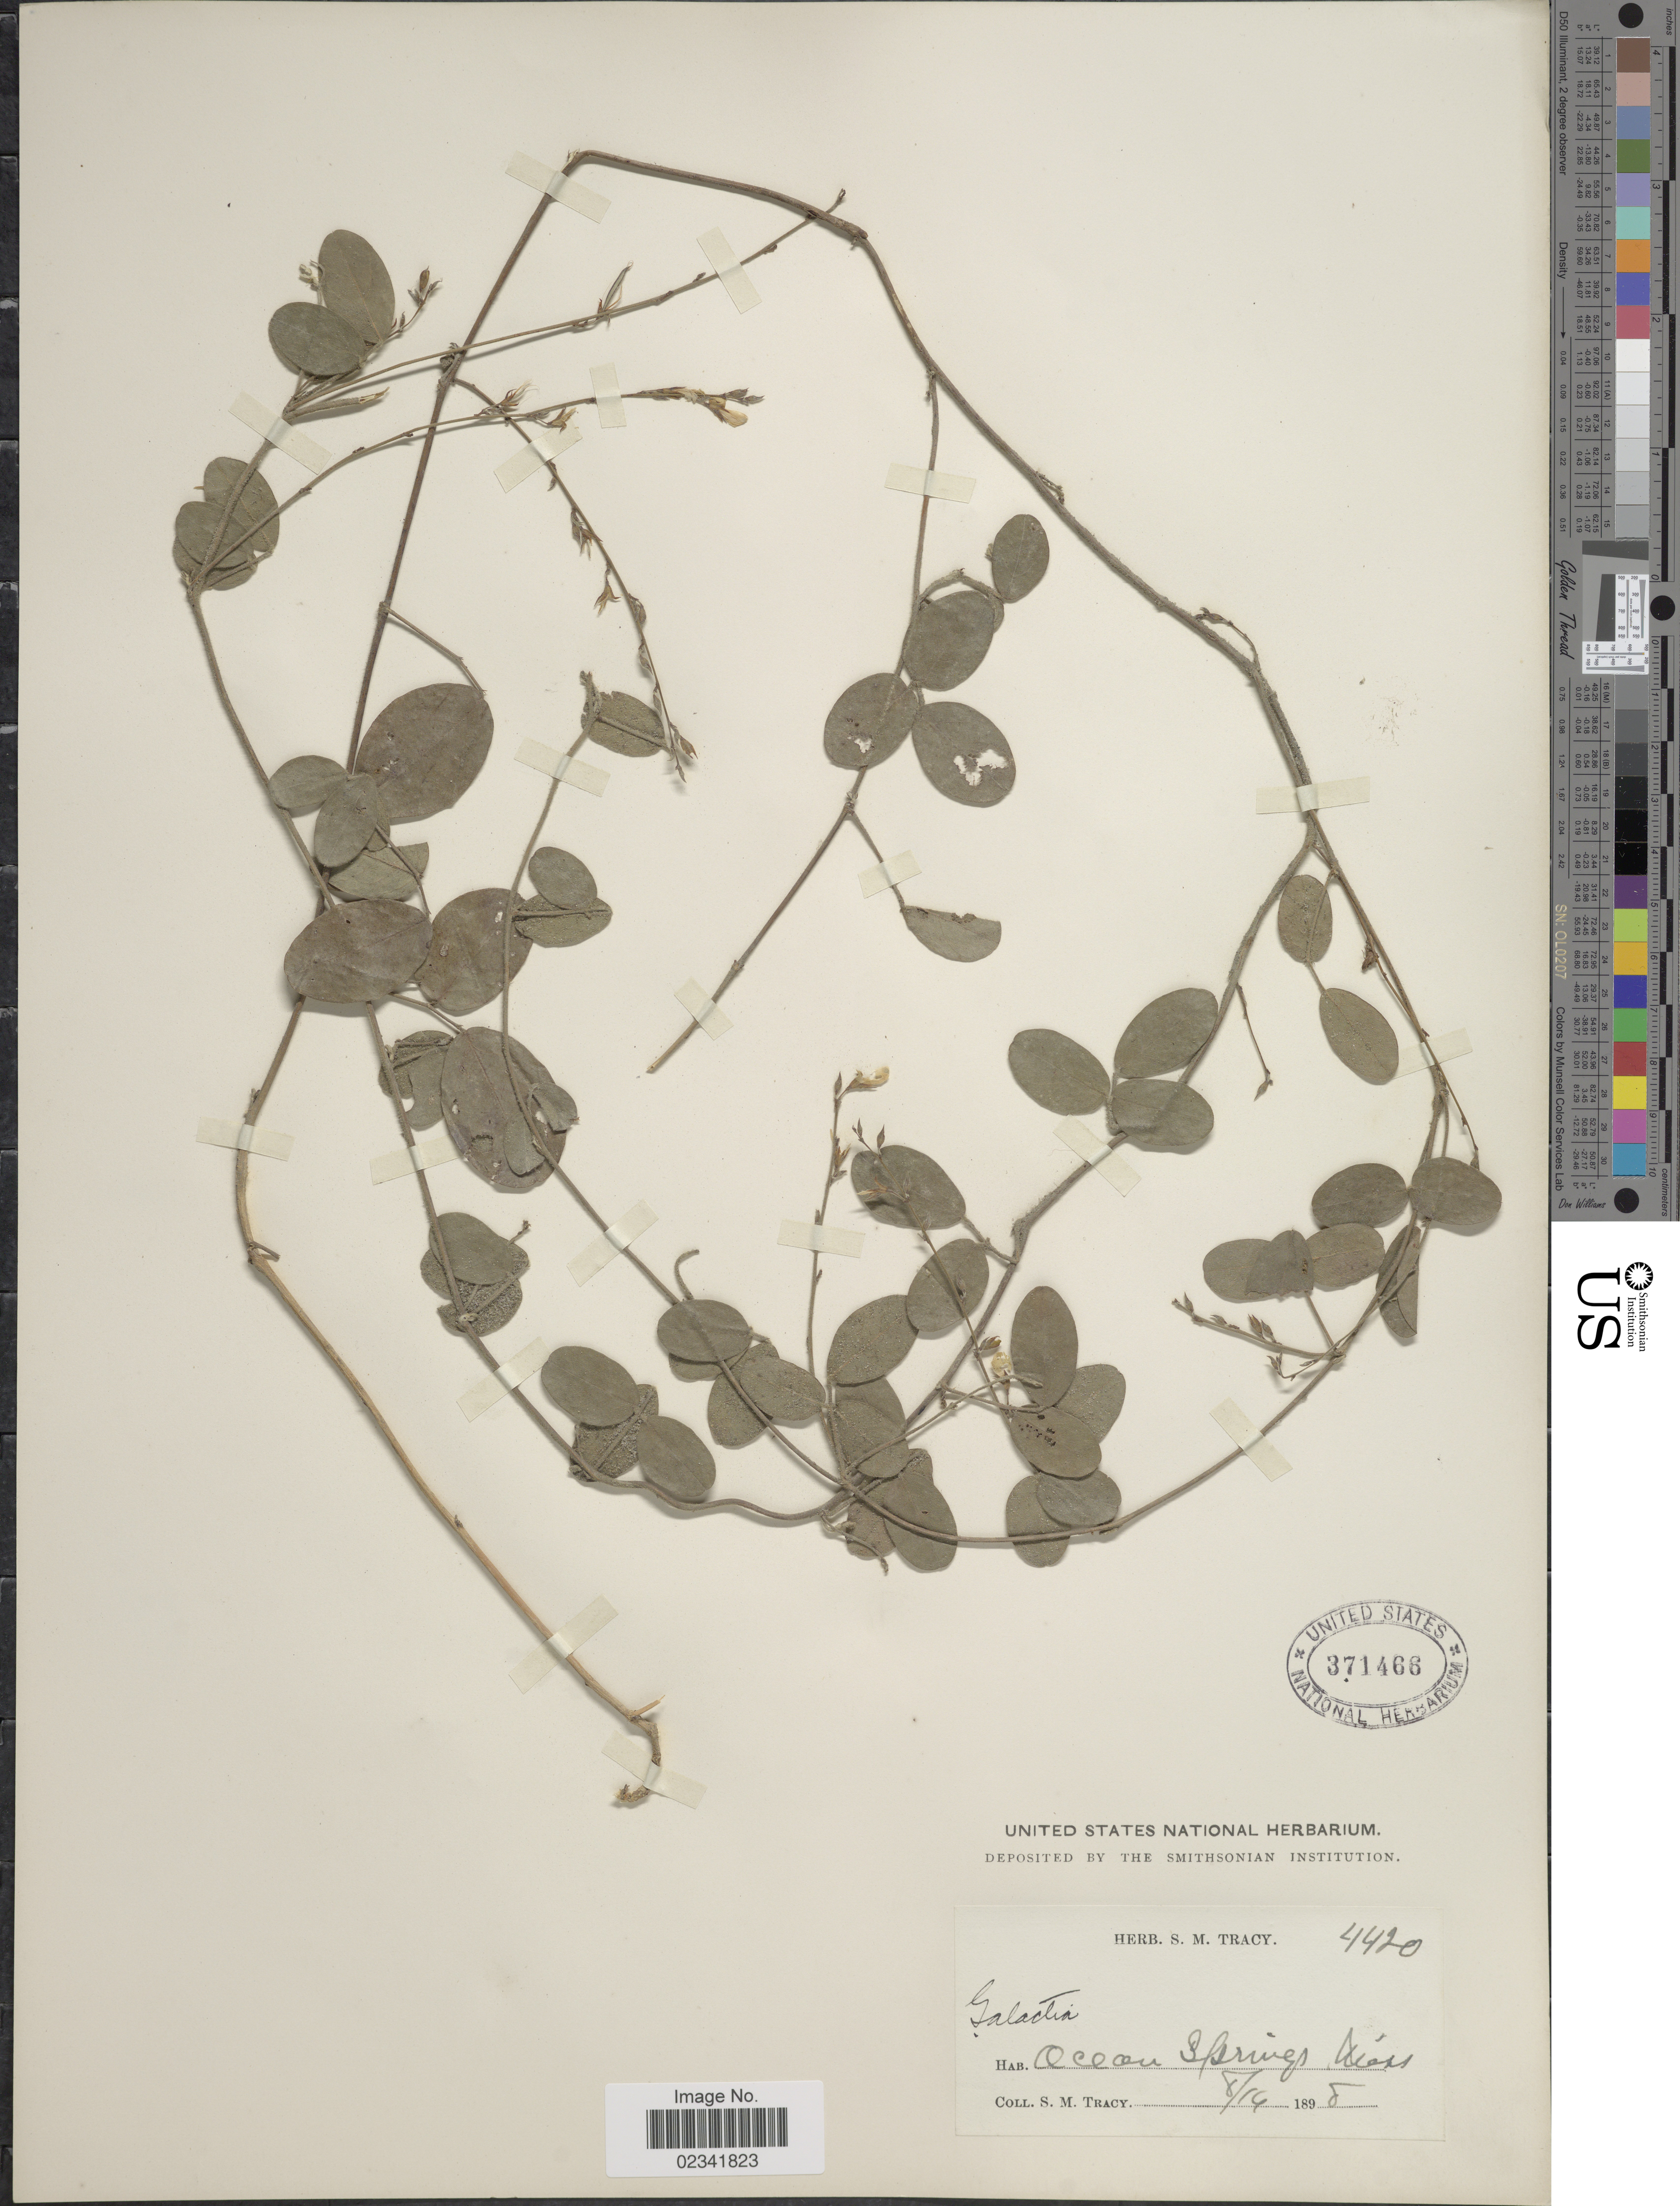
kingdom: Plantae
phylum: Tracheophyta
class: Magnoliopsida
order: Fabales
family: Fabaceae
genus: Galactia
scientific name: Galactia volubilis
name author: (L.) Britton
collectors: S. M. Tracy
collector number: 4420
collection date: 1898-08-14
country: United States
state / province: Mississippi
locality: Ocean Springs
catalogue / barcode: US 371466